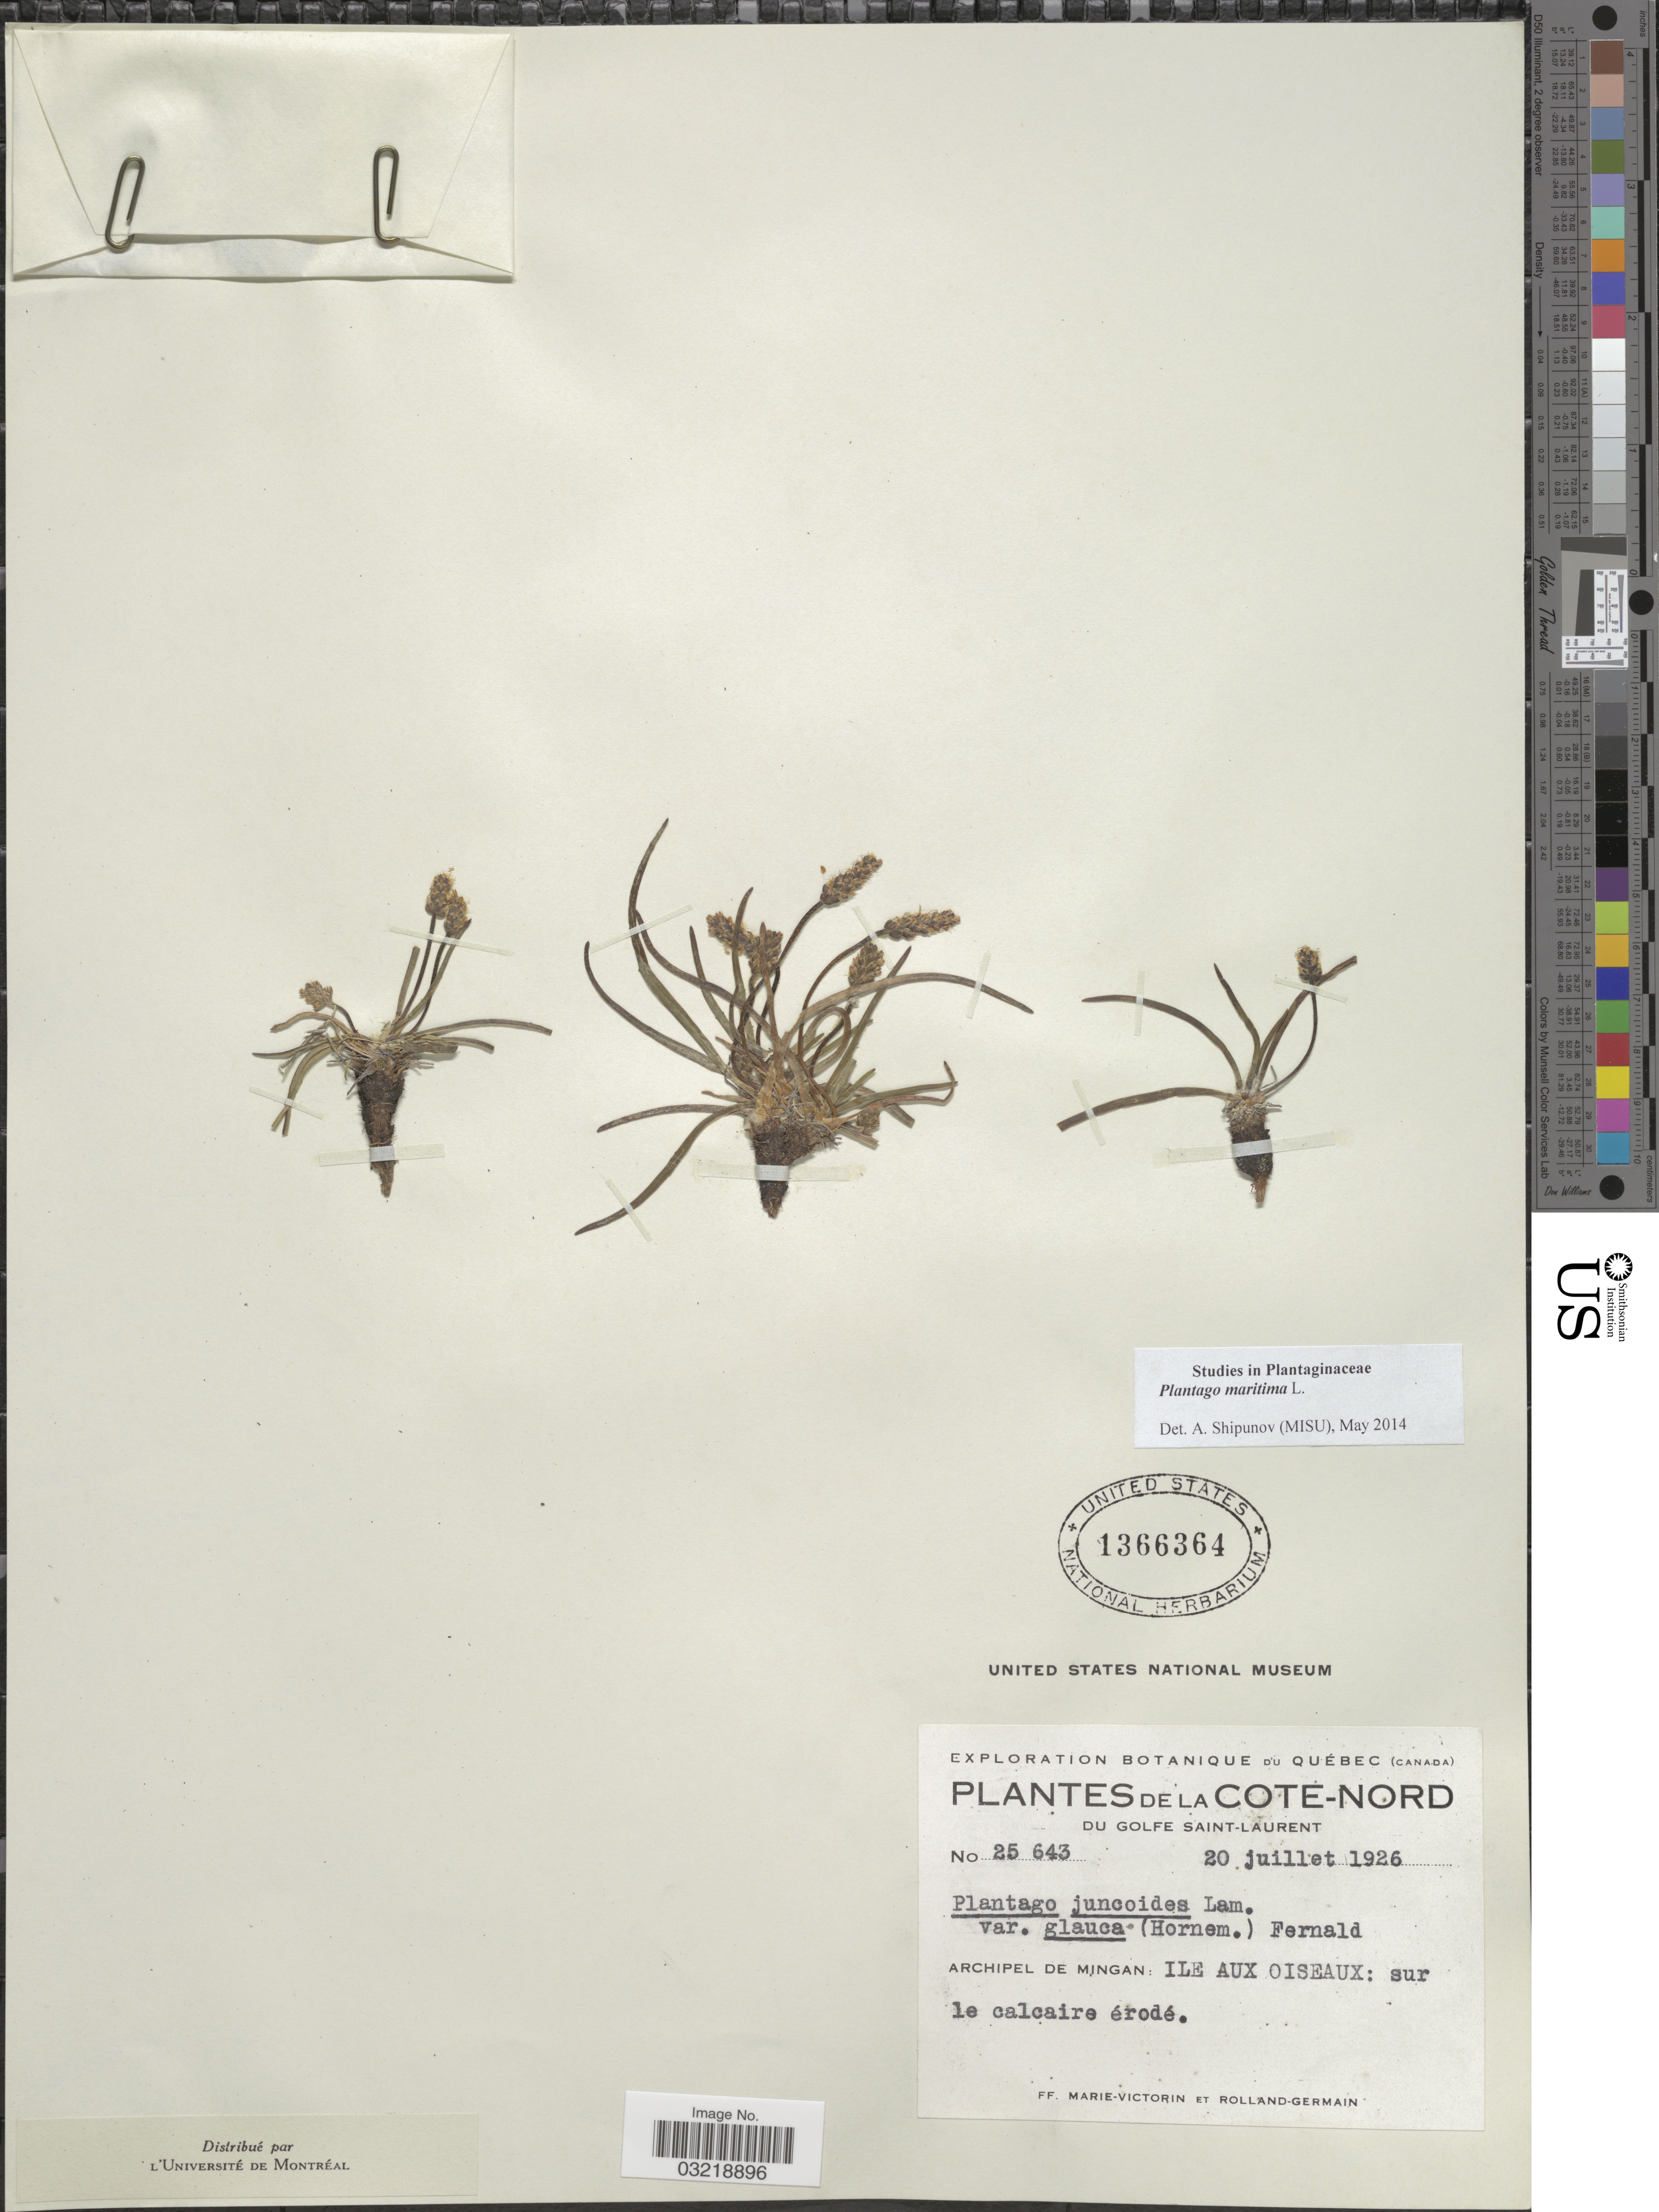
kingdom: Plantae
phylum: Tracheophyta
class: Magnoliopsida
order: Lamiales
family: Plantaginaceae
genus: Plantago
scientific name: Plantago maritima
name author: L.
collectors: F. Marie-Victorin & Rolland-Germain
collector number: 25643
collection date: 1926-07-20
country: Canada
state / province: Quebec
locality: Cote-Nord. Du Golfe Saint-Laurent. Archipel de Mingan: Ile aux Oiseaux.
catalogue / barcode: US 1366364